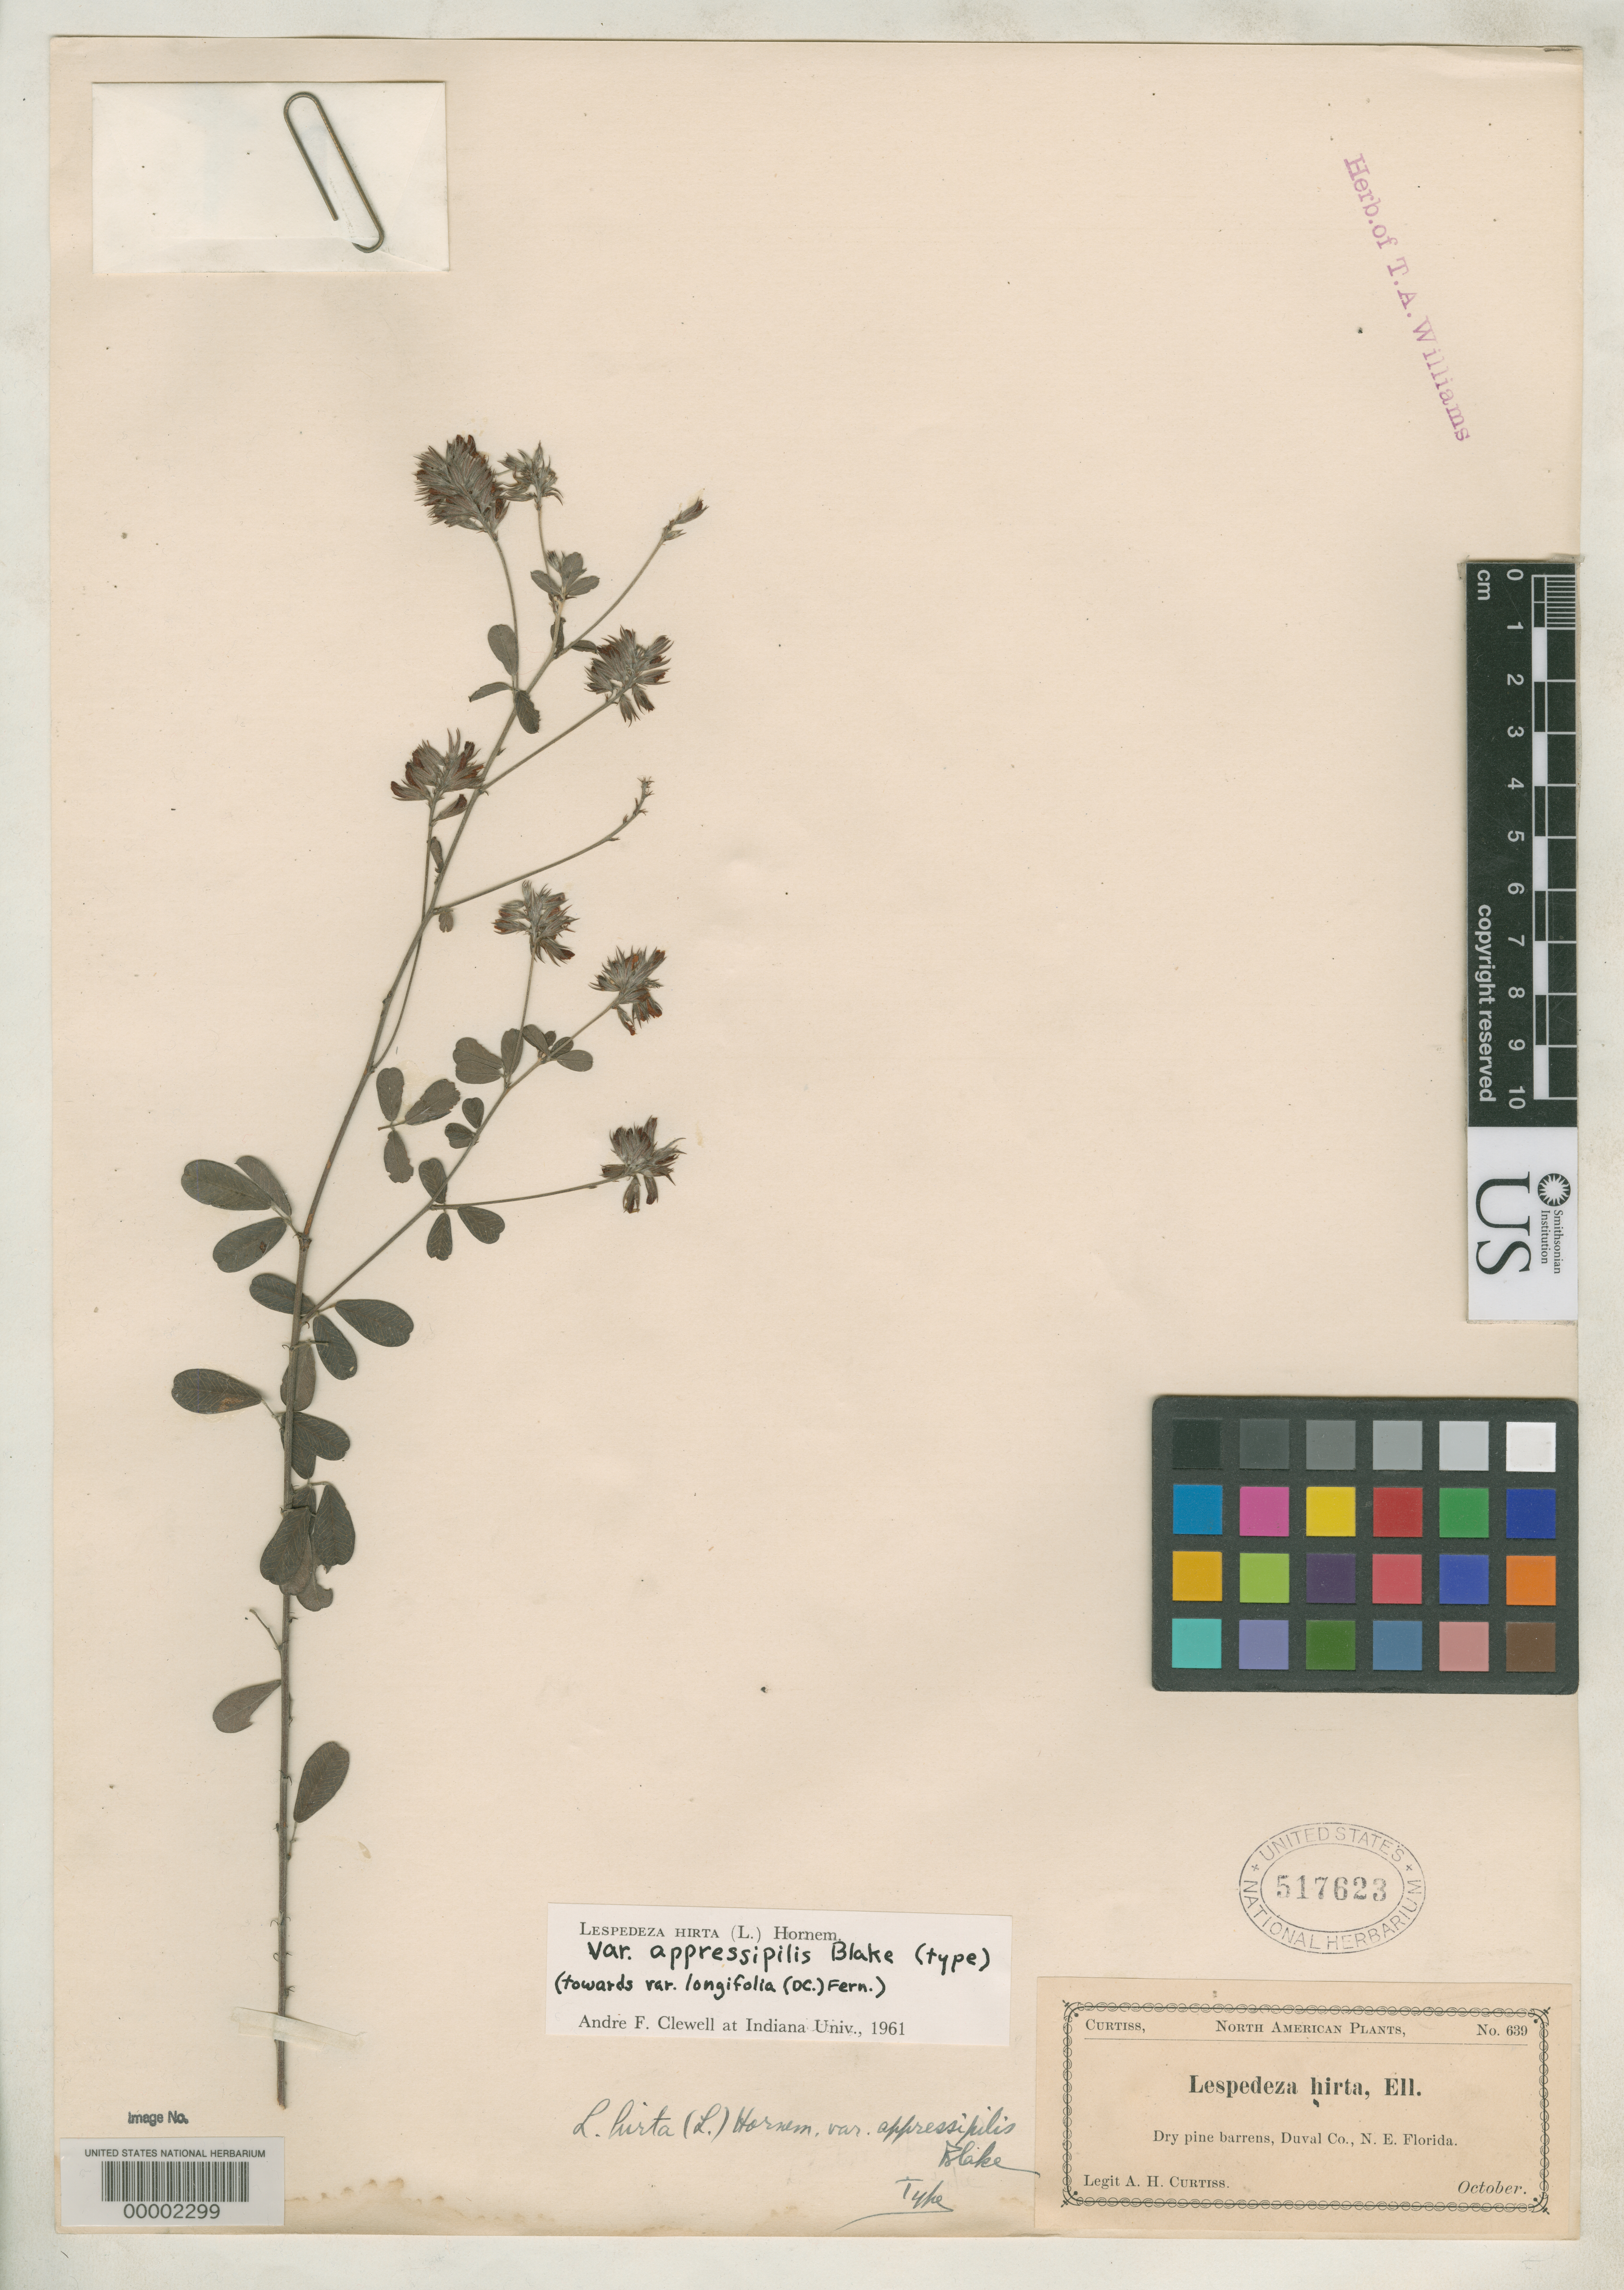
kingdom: Plantae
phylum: Tracheophyta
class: Magnoliopsida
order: Fabales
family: Fabaceae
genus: Lespedeza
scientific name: Lespedeza hirta var. appressipilis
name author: S.F. Blake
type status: Holotype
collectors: A. H. Curtiss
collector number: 639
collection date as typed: Oct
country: United States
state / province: Florida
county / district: Duval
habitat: Dry pine barrens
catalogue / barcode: US 517623